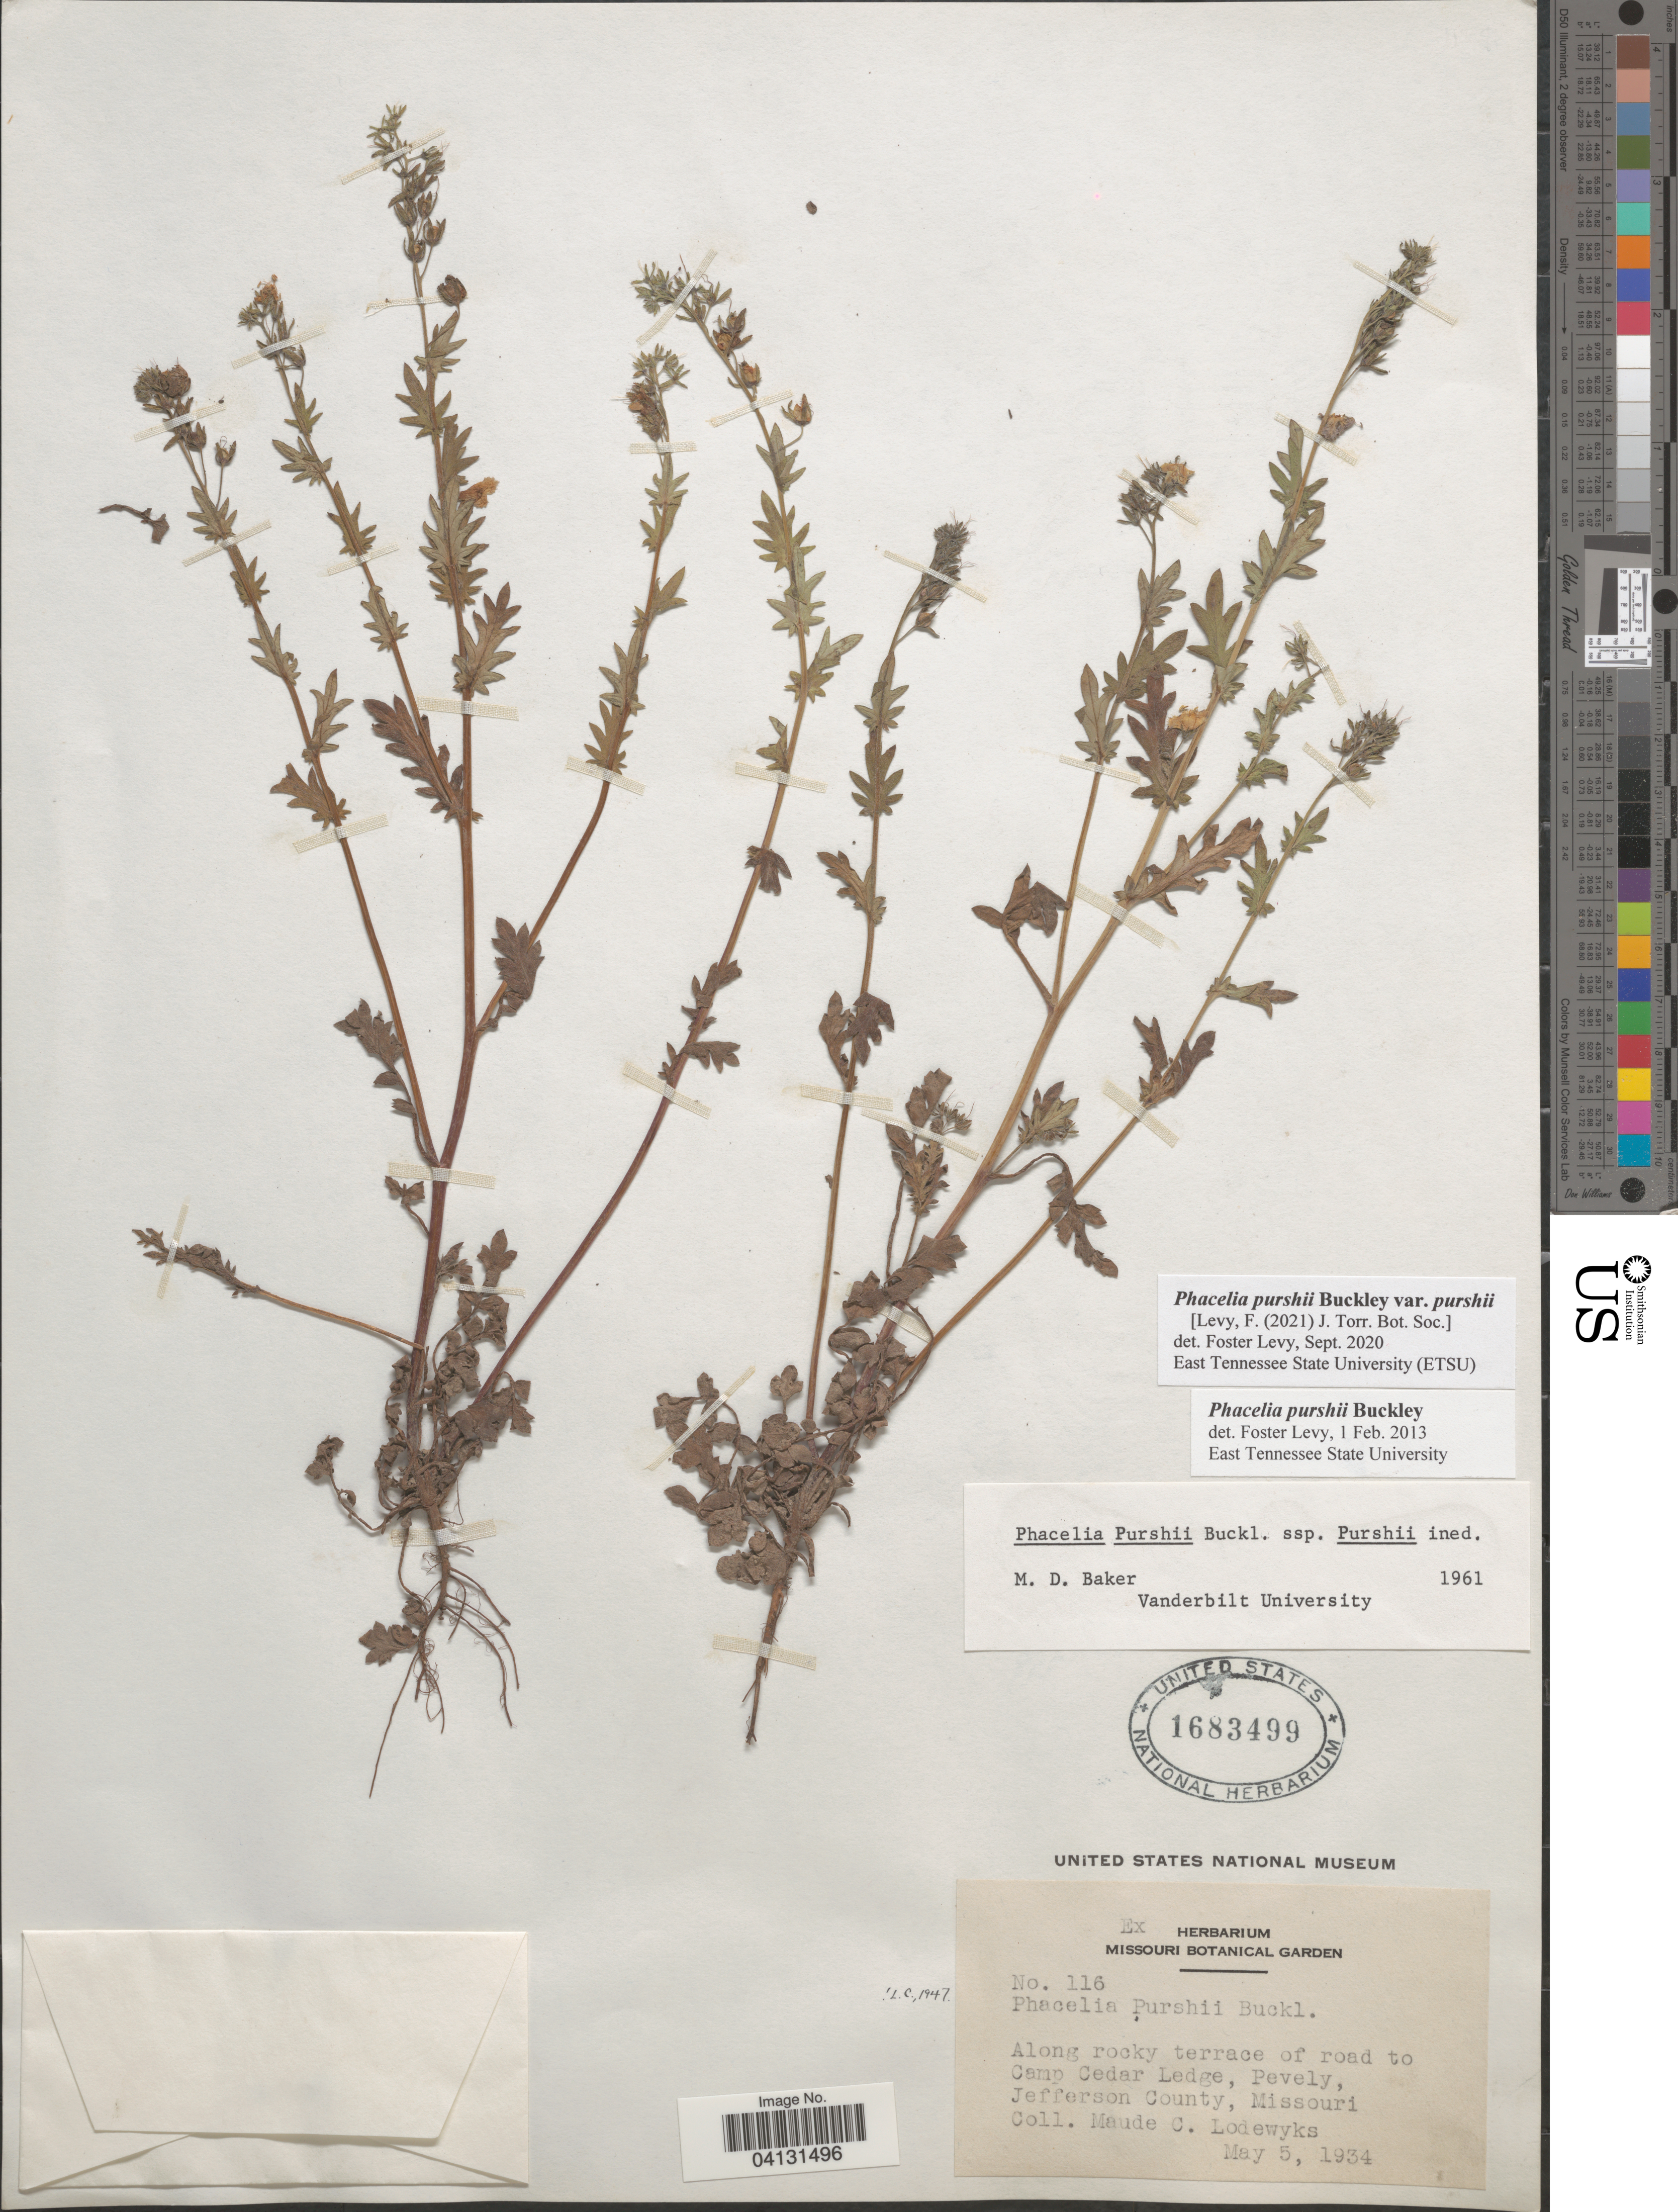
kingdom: Plantae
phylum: Tracheophyta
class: Magnoliopsida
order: Boraginales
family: Hydrophyllaceae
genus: Phacelia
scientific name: Phacelia purshii var. purshii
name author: Buckley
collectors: M. Lodewyks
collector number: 116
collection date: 1934-05-05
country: United States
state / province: Missouri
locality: Along rocky terrace of road to Camp Cedar Ledge, Pevely, Jefferson County.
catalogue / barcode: US 1683499